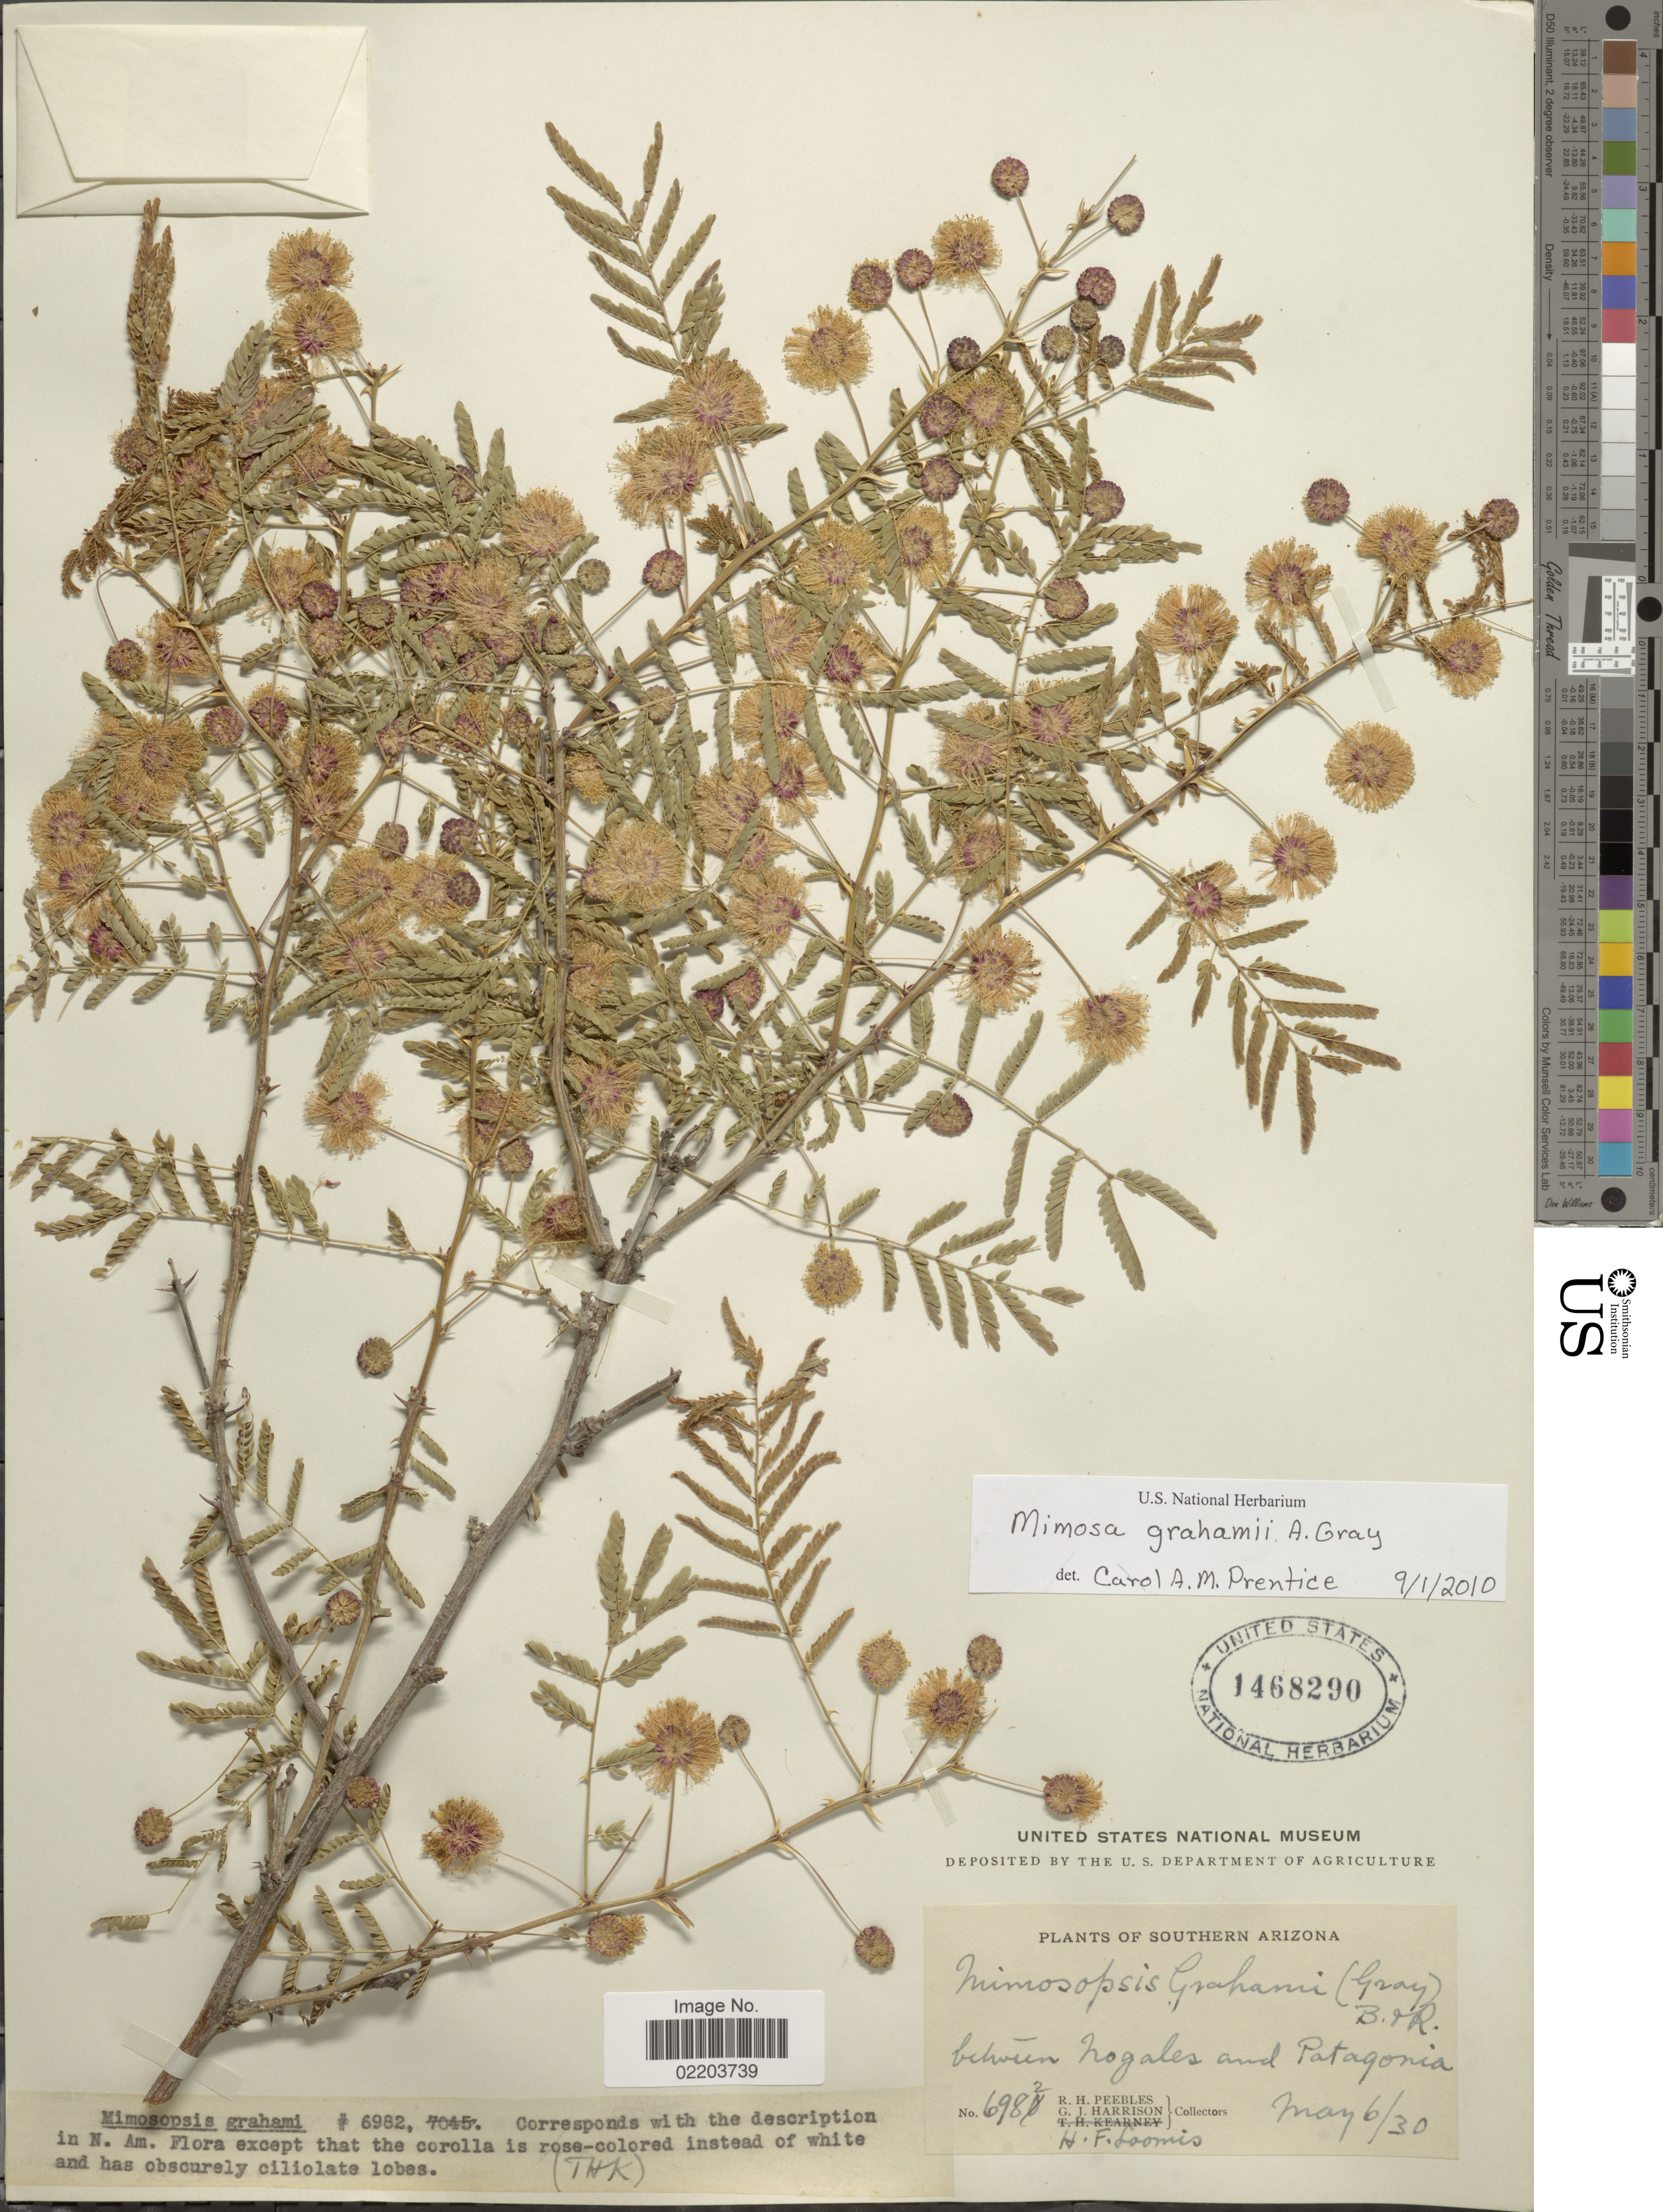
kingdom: Plantae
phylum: Tracheophyta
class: Magnoliopsida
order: Fabales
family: Fabaceae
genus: Mimosa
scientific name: Mimosa grahamii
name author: A. Gray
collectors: R. H. Peebles, G. J. Harrison & H. Loomis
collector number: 6982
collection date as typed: Transcribed d/m/y: 6/5/30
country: United States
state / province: Arizona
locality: Southern Arizona, between Nojales and Patagonia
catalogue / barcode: US 1468290